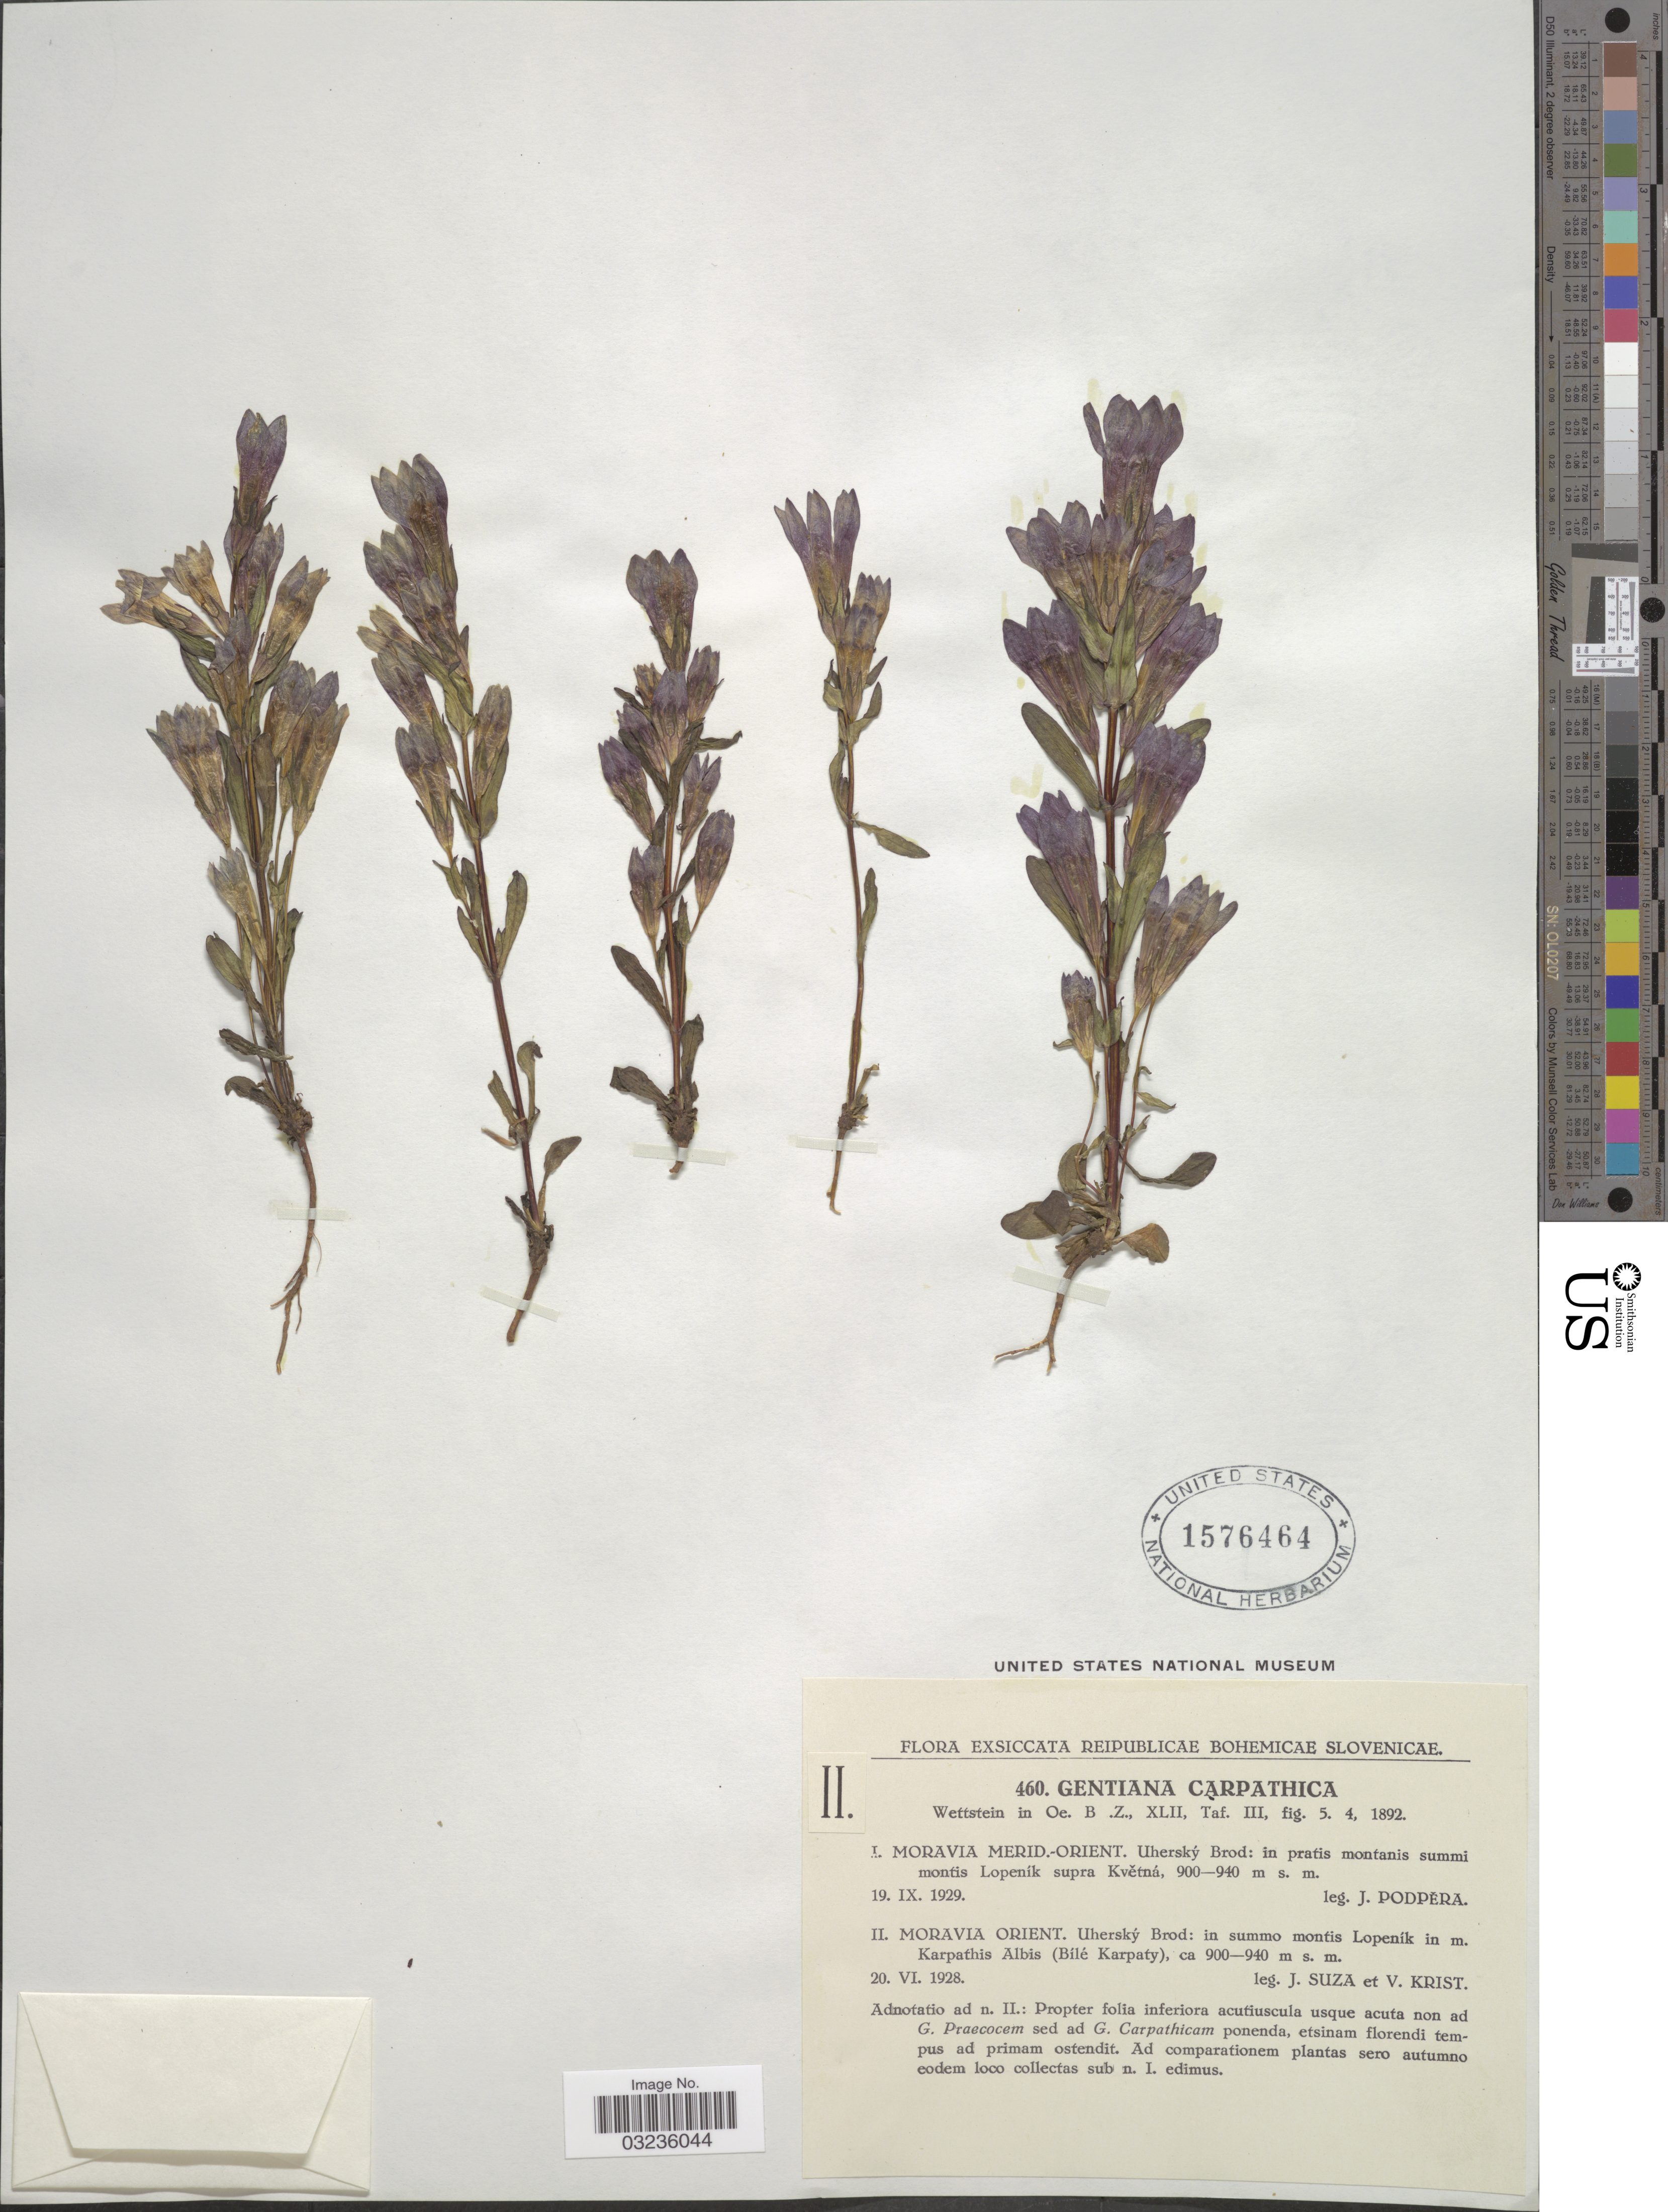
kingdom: Plantae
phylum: Tracheophyta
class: Magnoliopsida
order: Gentianales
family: Gentianaceae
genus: Gentiana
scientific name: Gentiana carpatica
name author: Wettst.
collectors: J. Suza & V. Krist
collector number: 460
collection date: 1928-06-20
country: Czechia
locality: Moravia Orient. Uherský Brod: in summo montis Lopeník in m. Karpathis Albis (Bílé Karpaty).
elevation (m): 900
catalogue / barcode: US 1576464